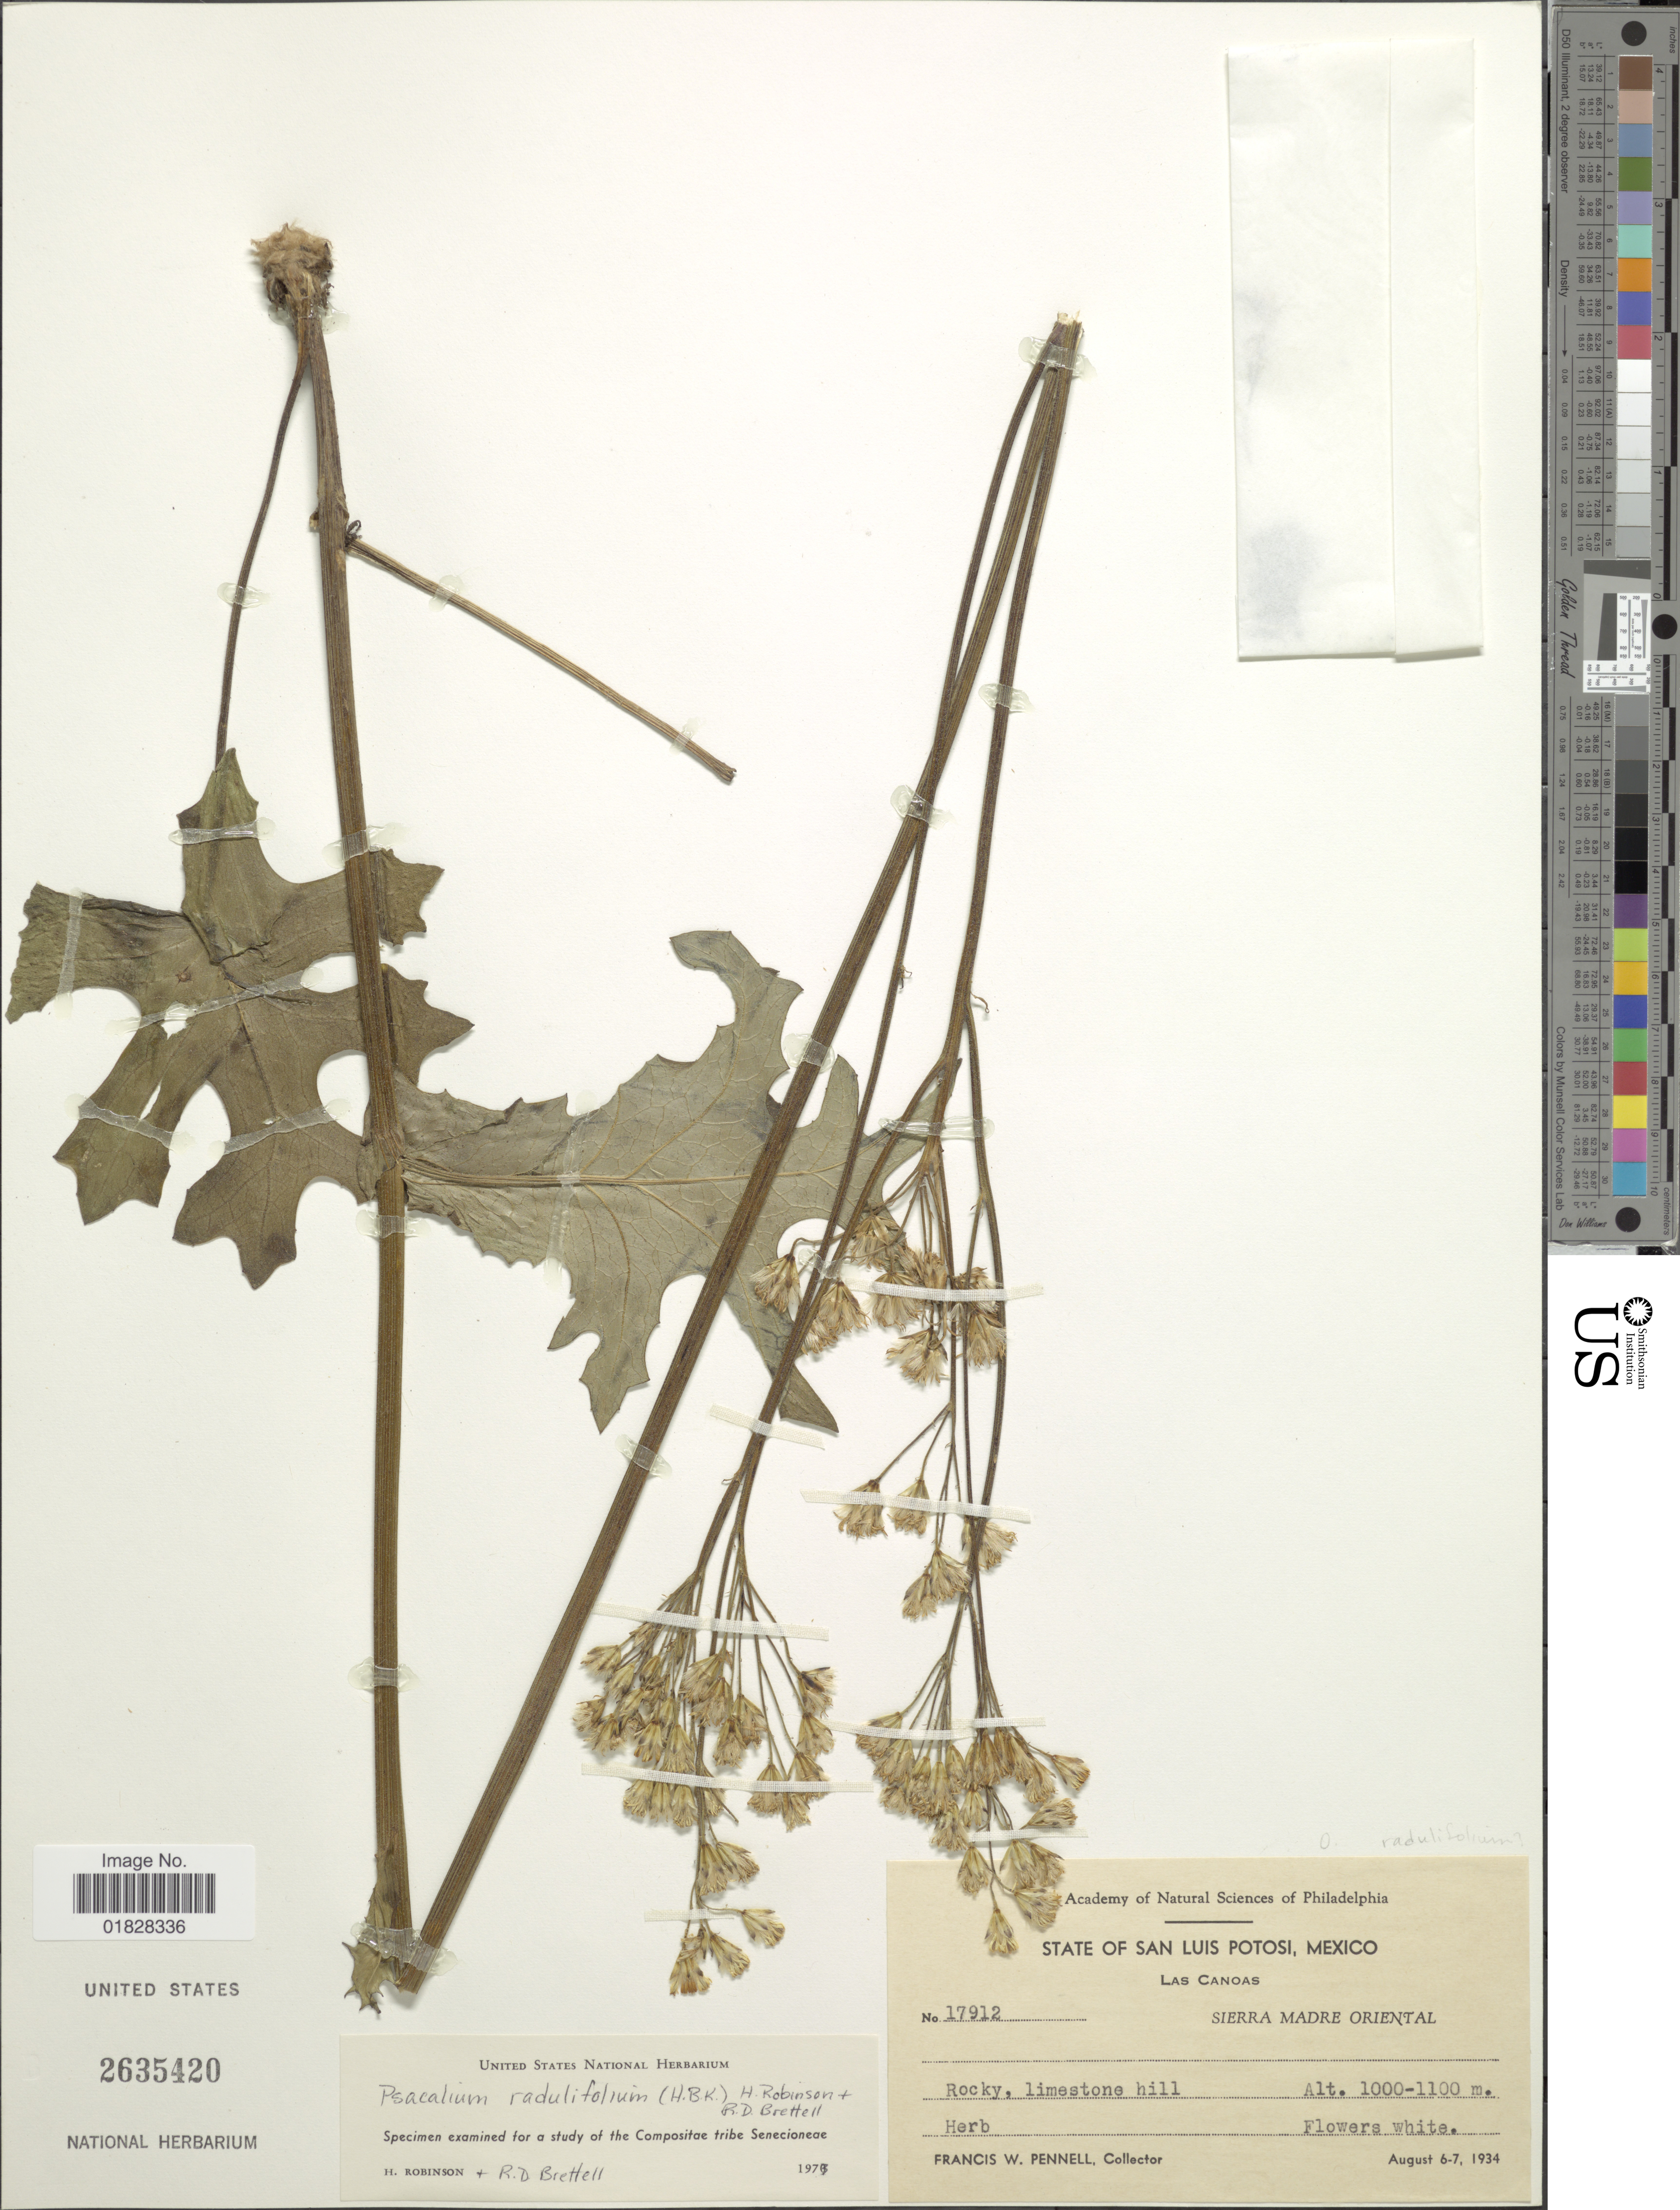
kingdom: Plantae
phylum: Tracheophyta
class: Magnoliopsida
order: Asterales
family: Asteraceae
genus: Psacalium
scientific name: Psacalium radulifolium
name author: (Kunth) H. Rob. & Brettell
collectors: F. W. Pennell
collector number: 17912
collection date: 1934-08-06/1934-08-07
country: Mexico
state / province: San Luis Potosí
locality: State of San Luis Potosi, Mexico. Las Canoas. Sierra Madre Oriental. Rocky, limestone hill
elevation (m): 1000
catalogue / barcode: US 2635420